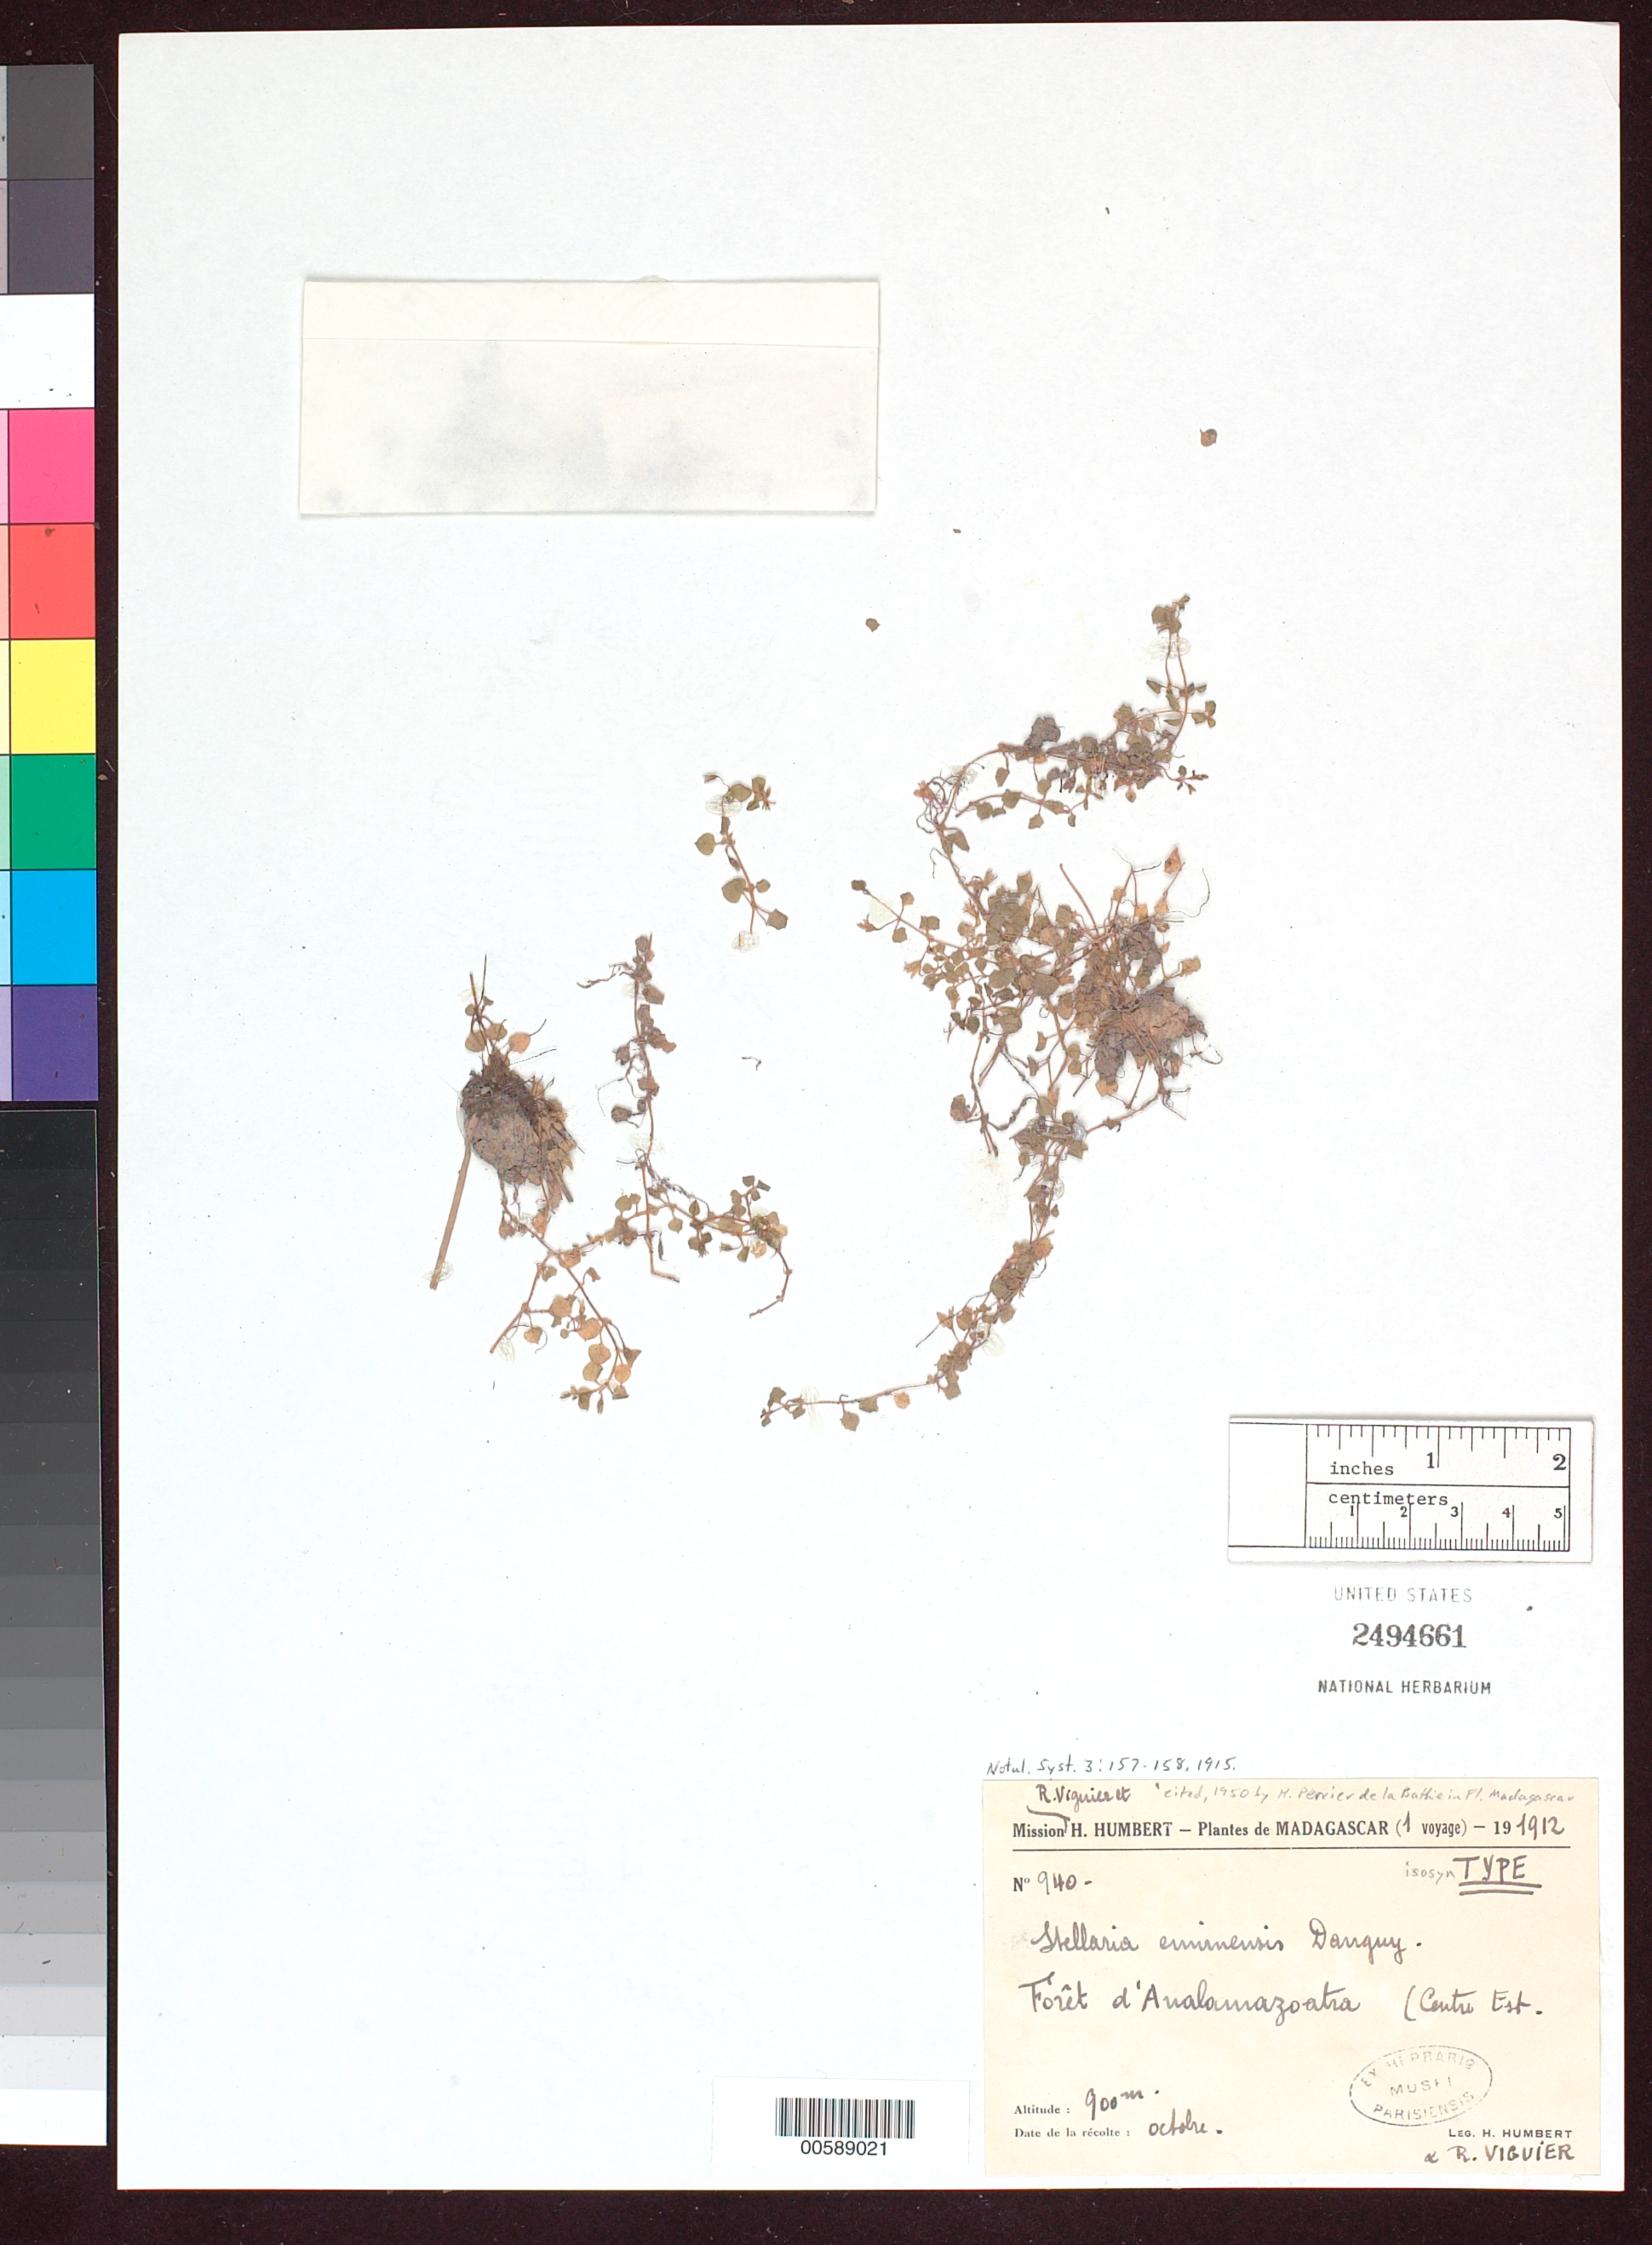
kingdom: Plantae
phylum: Tracheophyta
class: Magnoliopsida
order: Caryophyllales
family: Caryophyllaceae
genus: Stellaria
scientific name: Stellaria emirnensis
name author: Danguy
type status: Isosyntype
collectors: H. Humbert & R. Viguier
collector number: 940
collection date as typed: Oct 1912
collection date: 1912-10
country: Madagascar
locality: Foret d'Analamazoatra, Centr. Est.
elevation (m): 900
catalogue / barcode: US 2494661